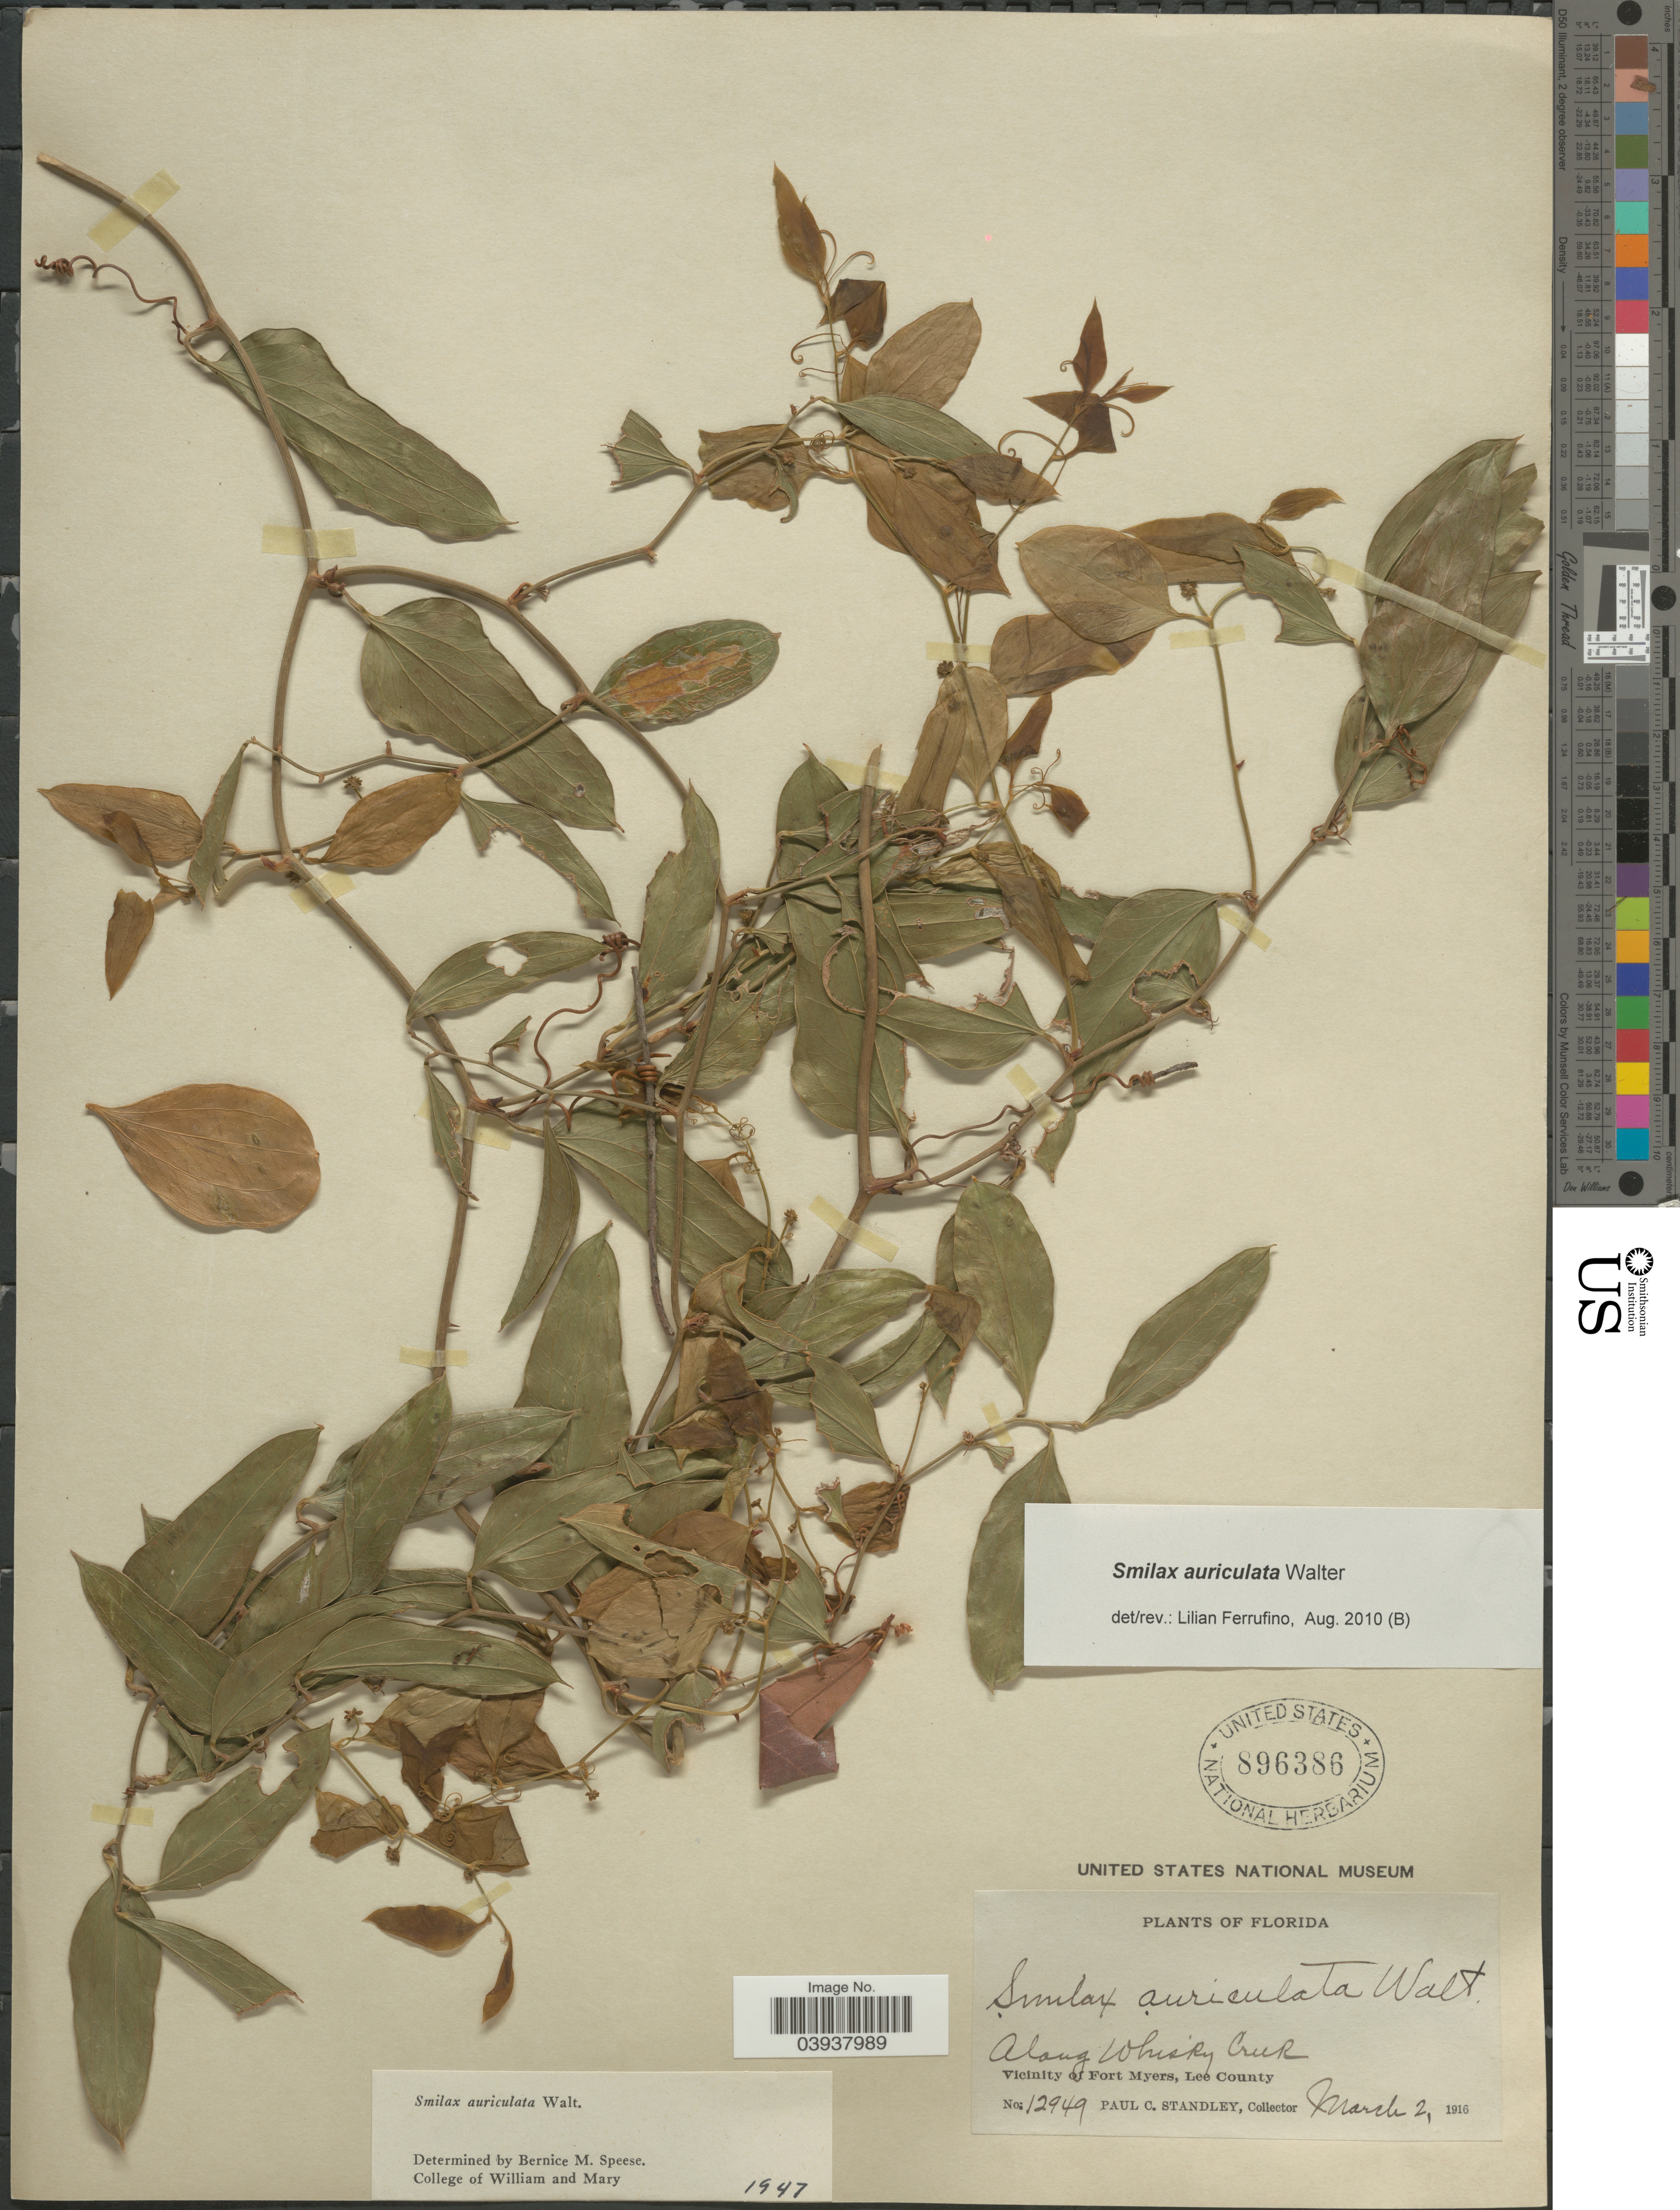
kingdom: Plantae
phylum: Tracheophyta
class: Liliopsida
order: Liliales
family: Smilacaceae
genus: Smilax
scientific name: Smilax auriculata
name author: Walter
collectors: P. C. Standley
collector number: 12949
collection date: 1916-03-02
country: United States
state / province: Florida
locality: Along Whisky Creek. Vicinity of Fort Myers, Lee County.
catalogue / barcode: US 896386